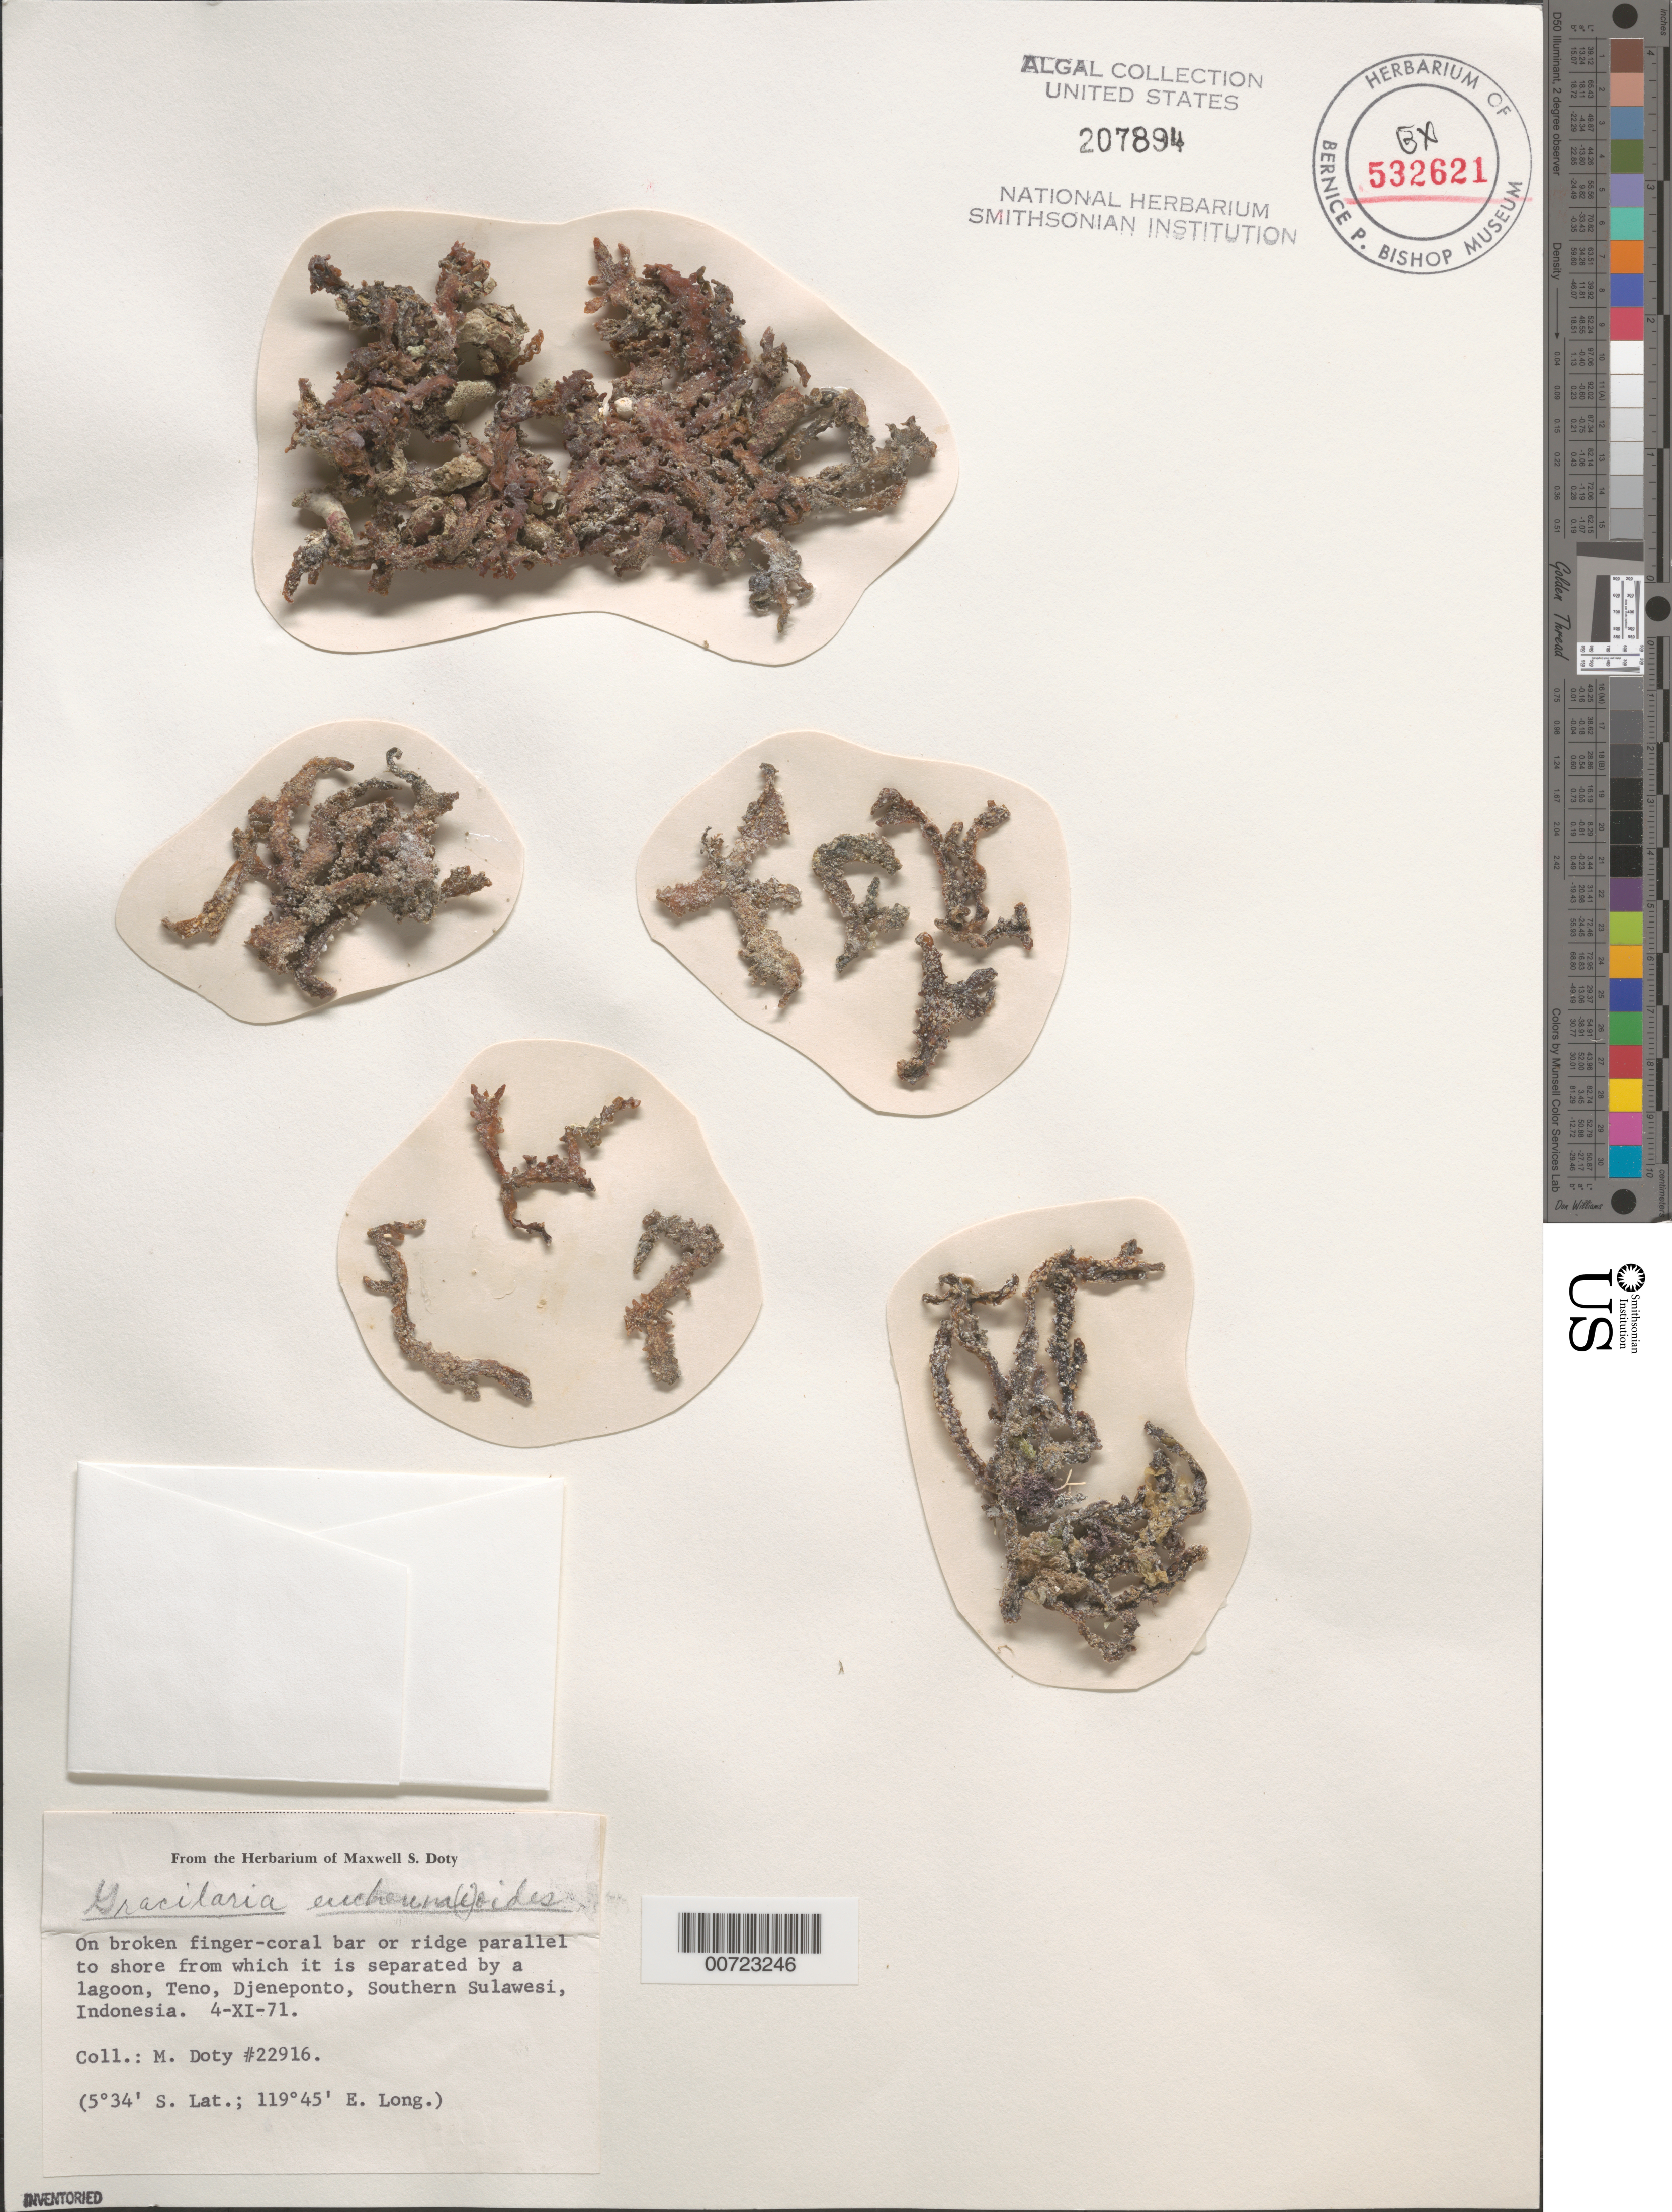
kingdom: Plantae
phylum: Rhodophyta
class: Florideophyceae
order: Gracilariales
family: Gracilariaceae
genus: Gracilaria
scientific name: Gracilaria eucheumioides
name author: Harv.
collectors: M. S. Doty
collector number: MSD 22916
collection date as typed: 04 Nov 1971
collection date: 1971-11-04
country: Indonesia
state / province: Sulawesi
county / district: Sulawesi Selatan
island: Sulawesi [Celebes]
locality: Teno, Djeneponto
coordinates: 5 34' S. Lat., 119 45' E. Long.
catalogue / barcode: US 207894